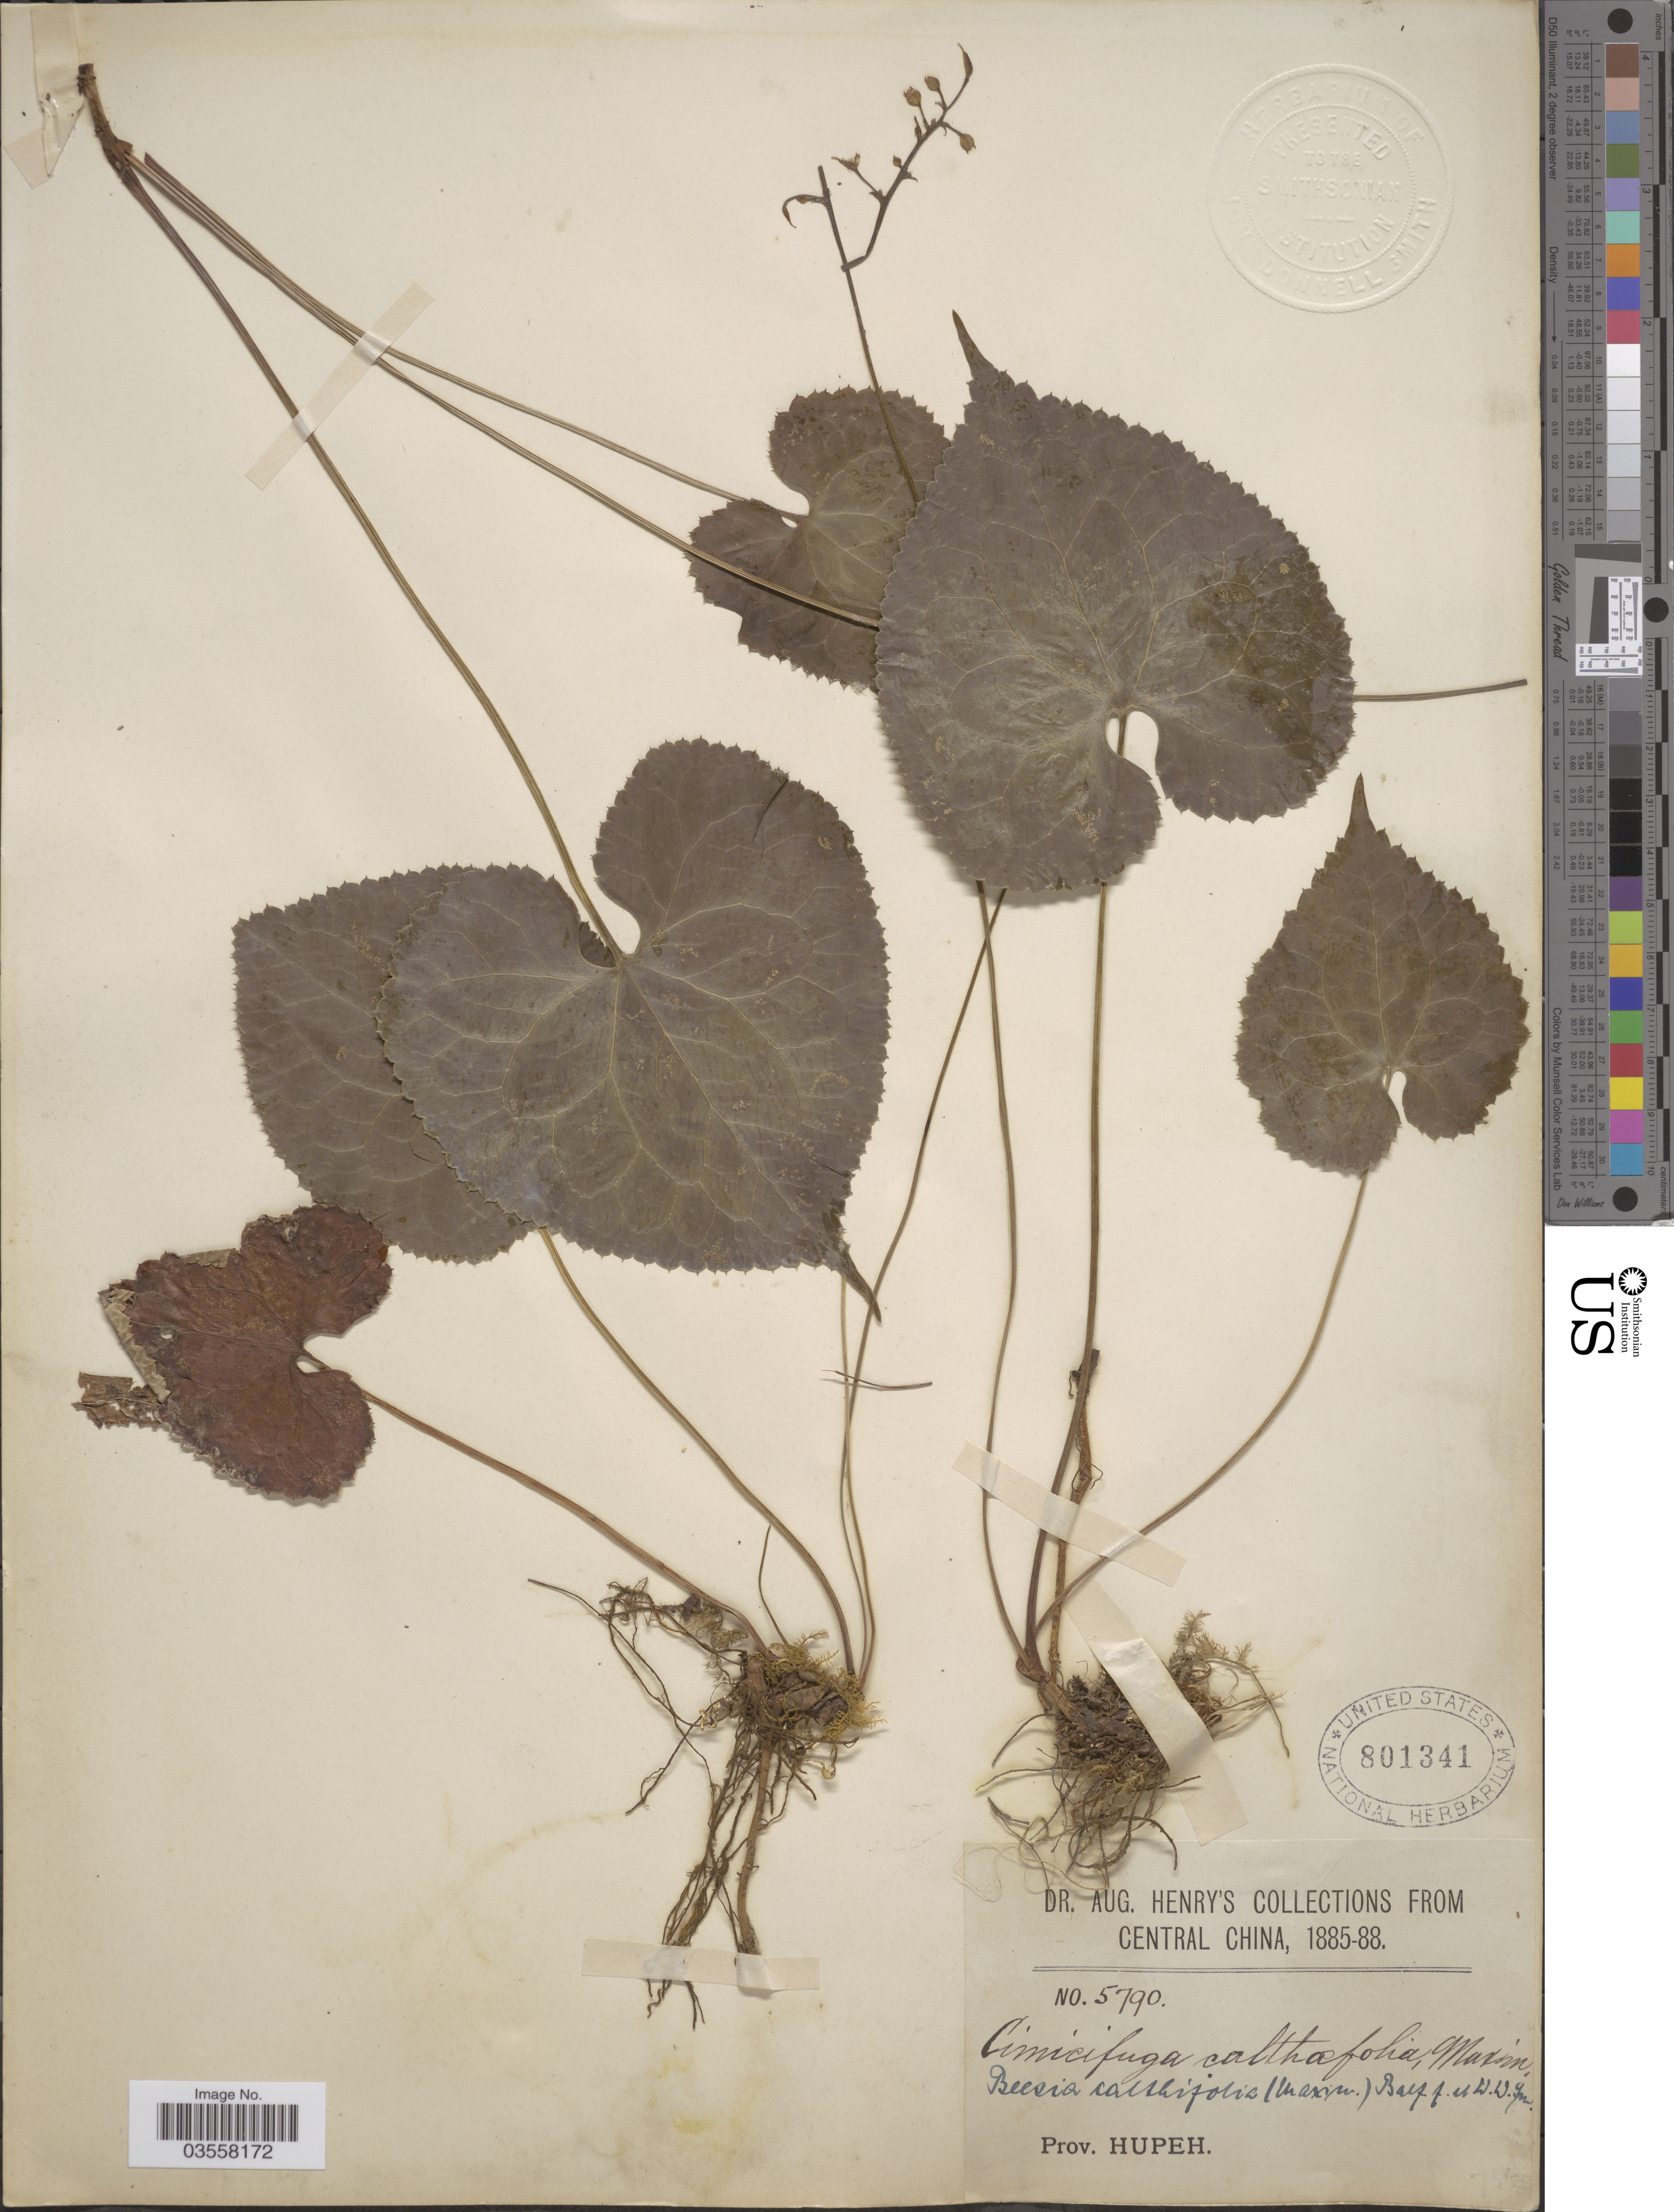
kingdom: Plantae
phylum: Tracheophyta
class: Magnoliopsida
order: Ranunculales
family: Ranunculaceae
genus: Beesia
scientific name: Beesia calthifolia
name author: (Maxim. ex Oliv.) Ulbr.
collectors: A. Henry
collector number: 5790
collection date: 1885/1888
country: China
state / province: Hubei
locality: Central China, Prov. Hupeh.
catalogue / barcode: US 801341